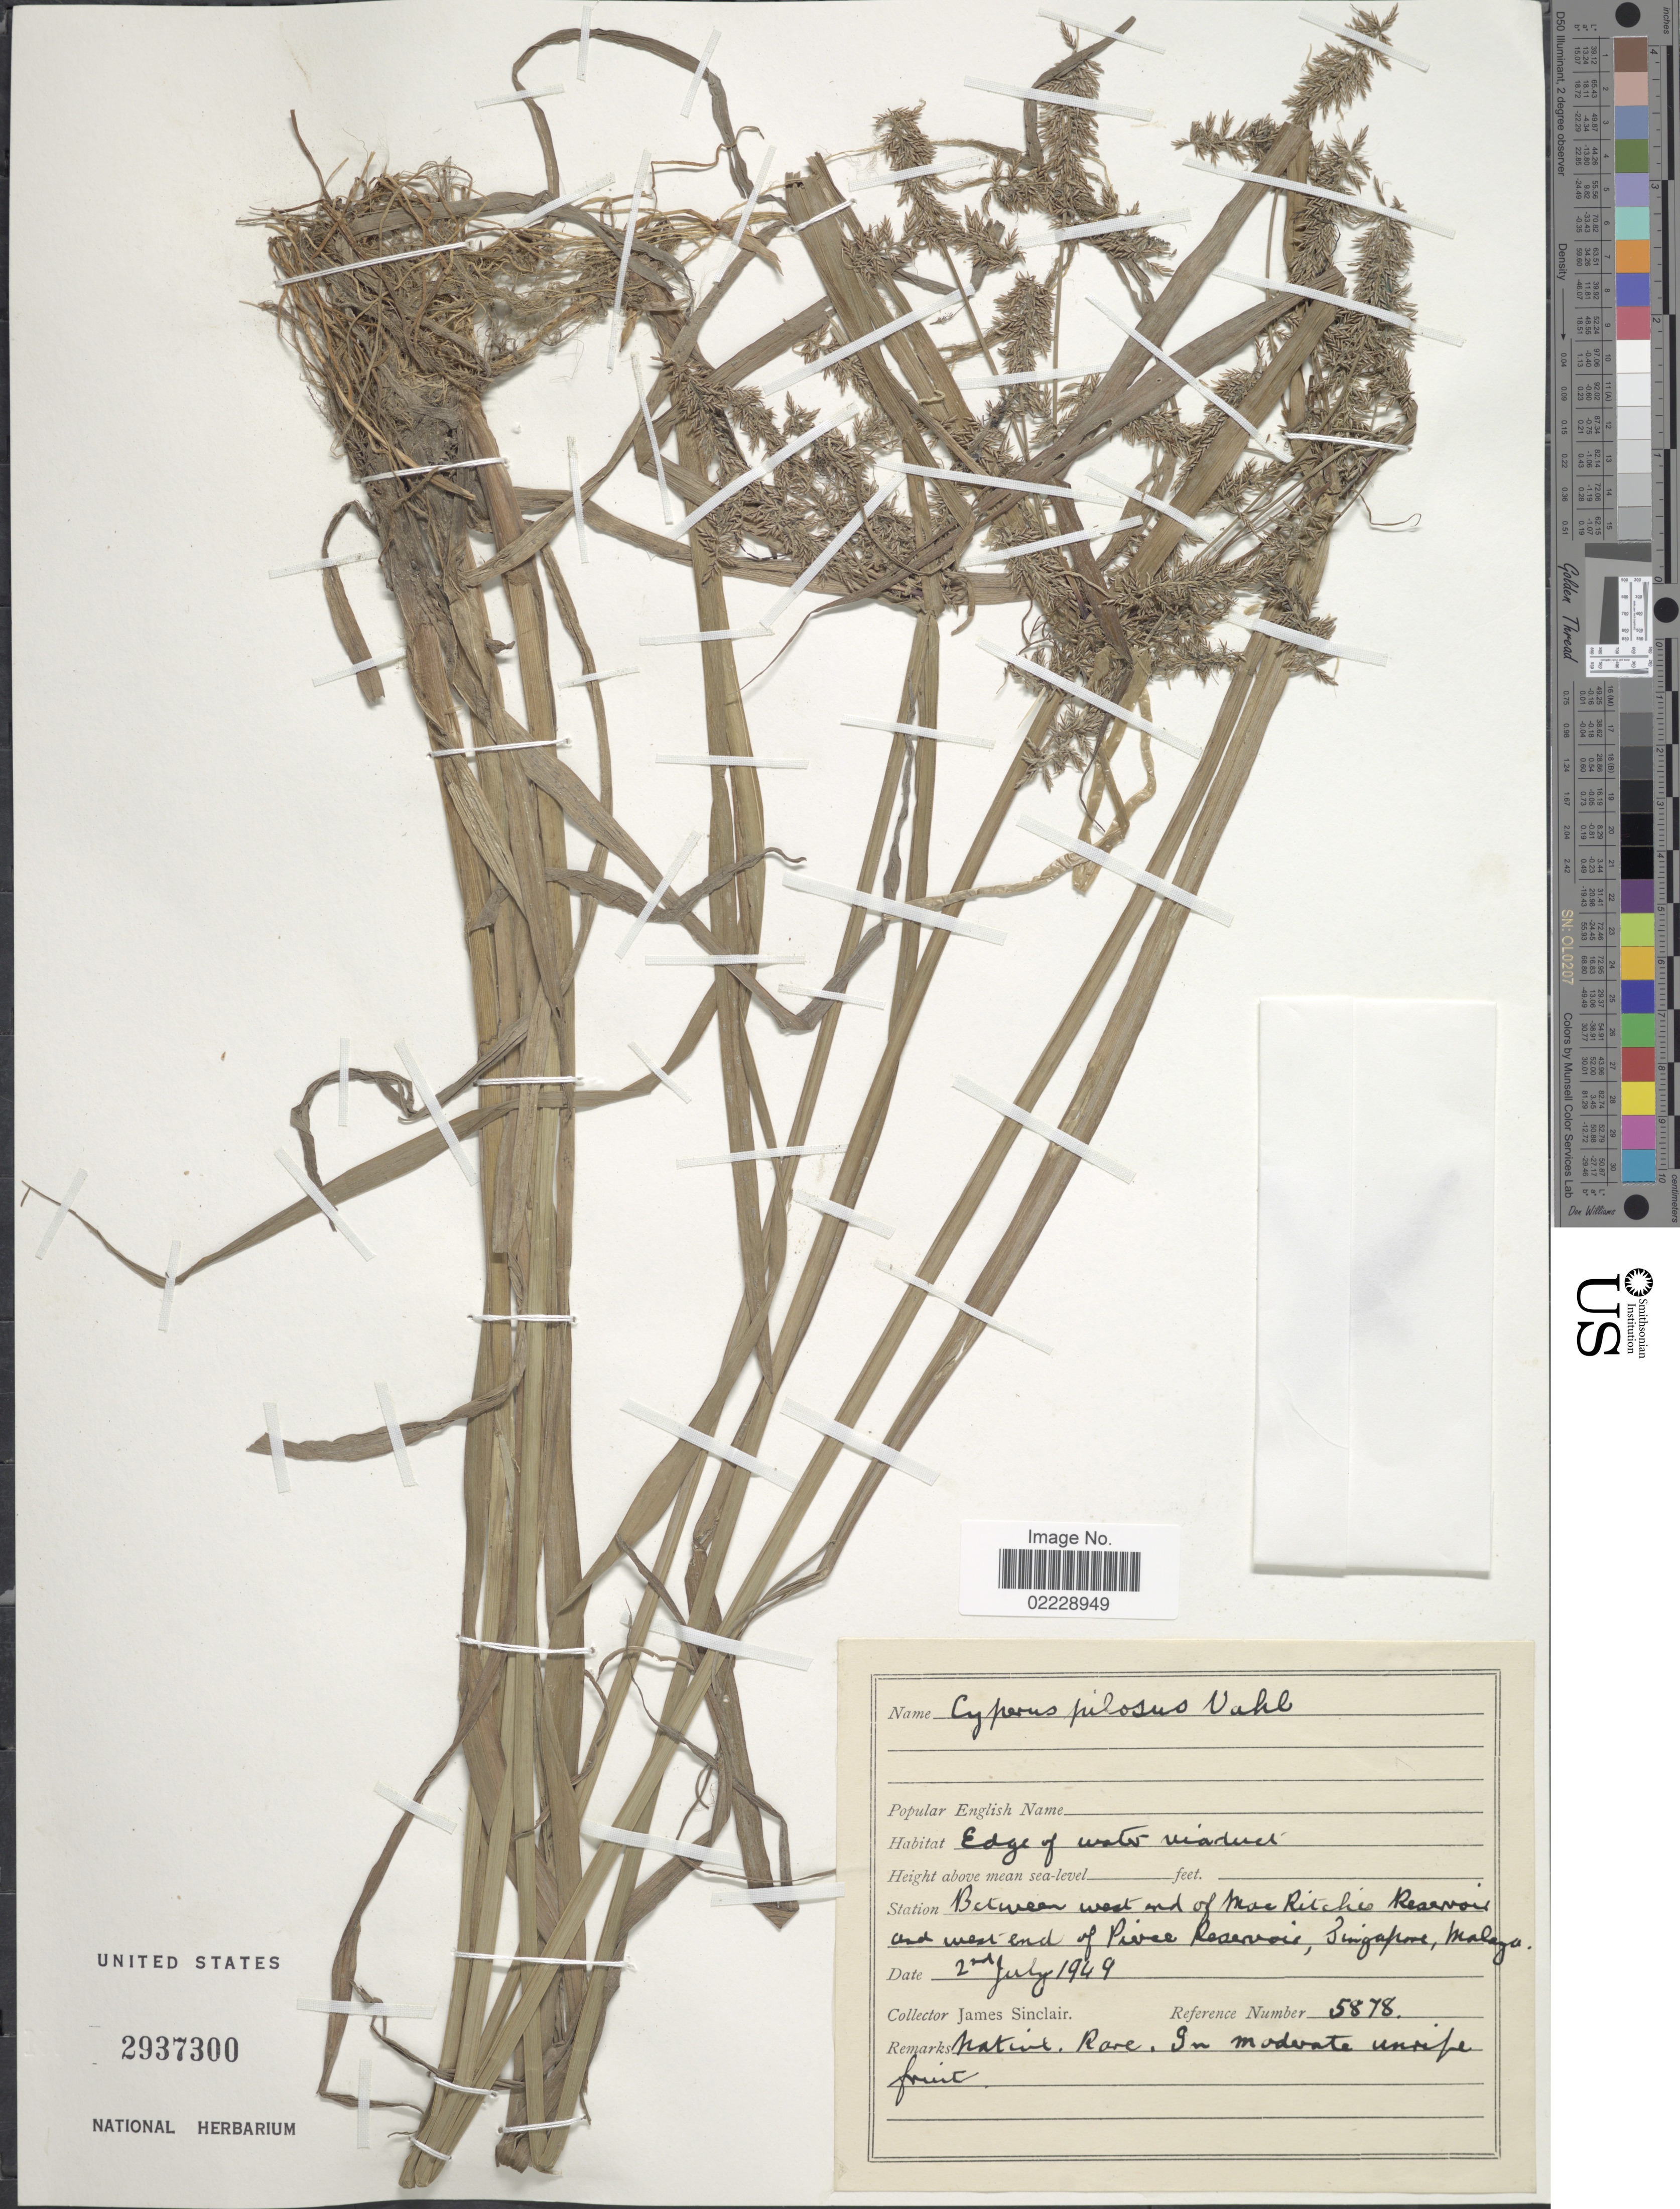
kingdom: Plantae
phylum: Tracheophyta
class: Liliopsida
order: Poales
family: Cyperaceae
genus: Cyperus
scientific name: Cyperus pilosus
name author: Vahl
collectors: J. Sinclair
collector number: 5878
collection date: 1949-07-02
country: Singapore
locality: Between west and Mac Ritchie Reservoir and west end of Pivee Reservoir, Singapore, Malaya.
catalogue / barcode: US 2937300